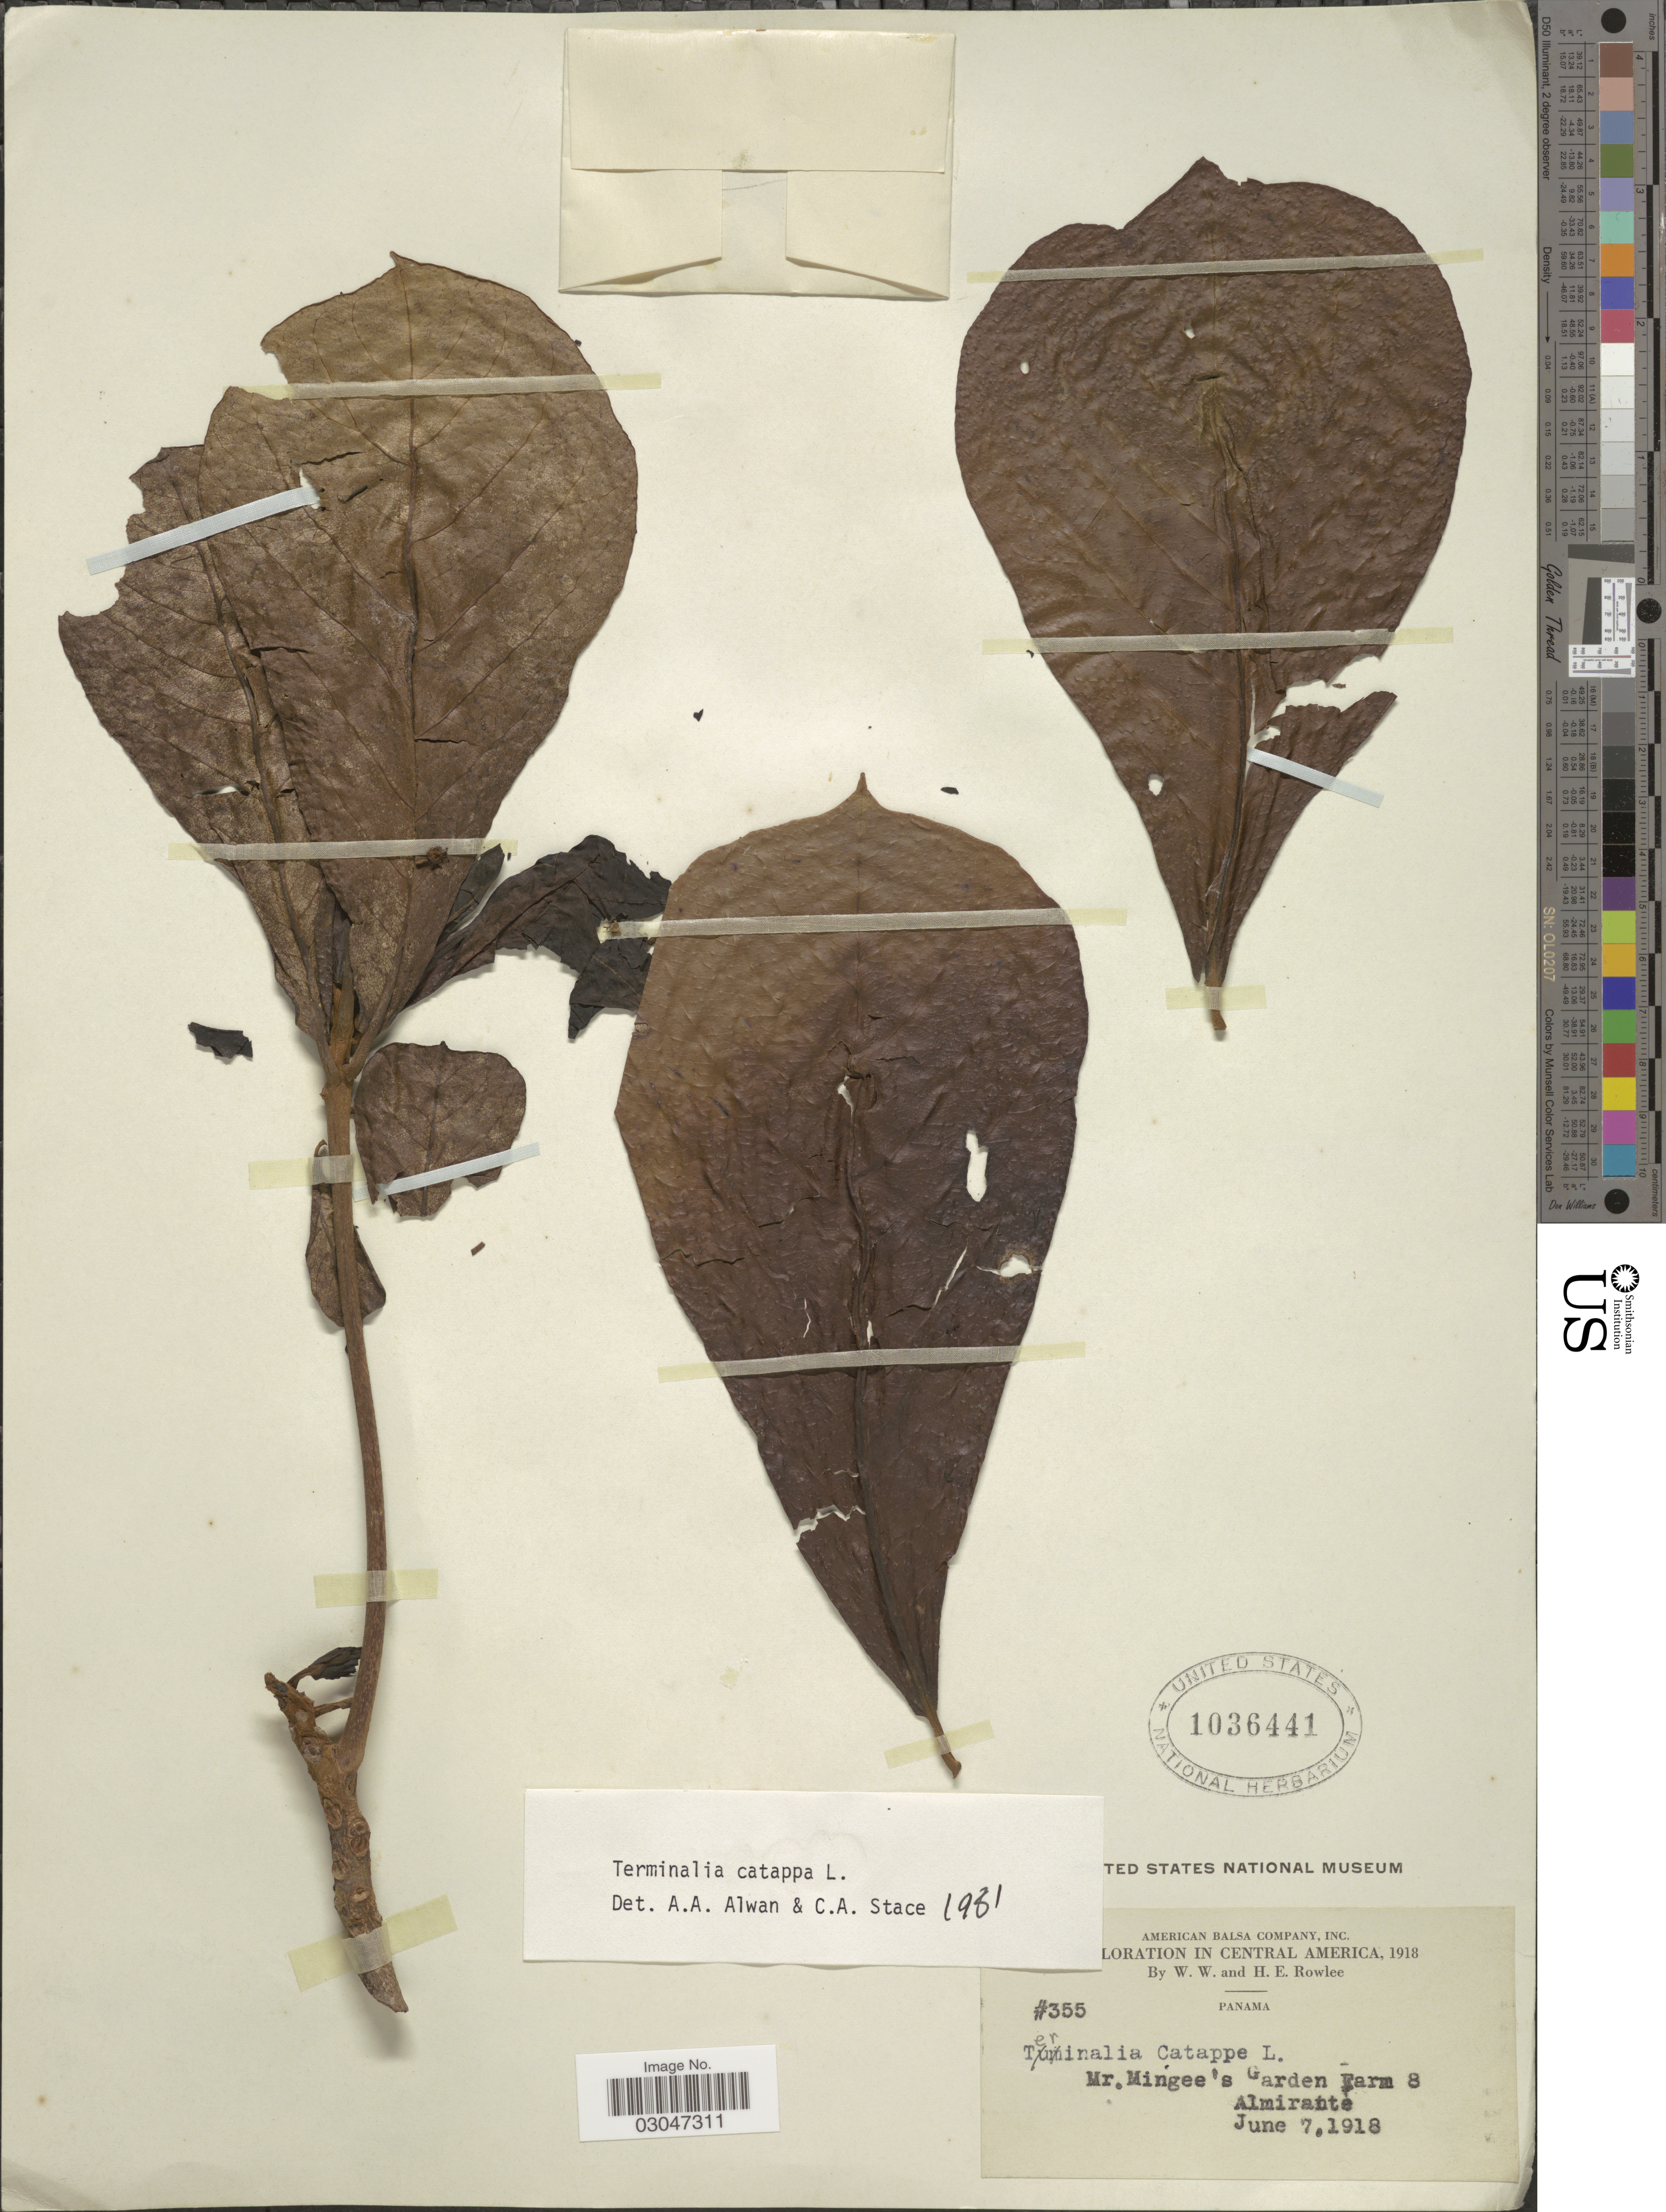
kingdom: Plantae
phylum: Tracheophyta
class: Magnoliopsida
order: Myrtales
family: Combretaceae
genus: Terminalia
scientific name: Terminalia catappa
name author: L.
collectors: W. W. Rowlee & H. E. Rowlee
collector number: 355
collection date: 1918-06-07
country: Panama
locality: Mt. Mingee's Garden Farm 8. Almirante.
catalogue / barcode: US 1036441